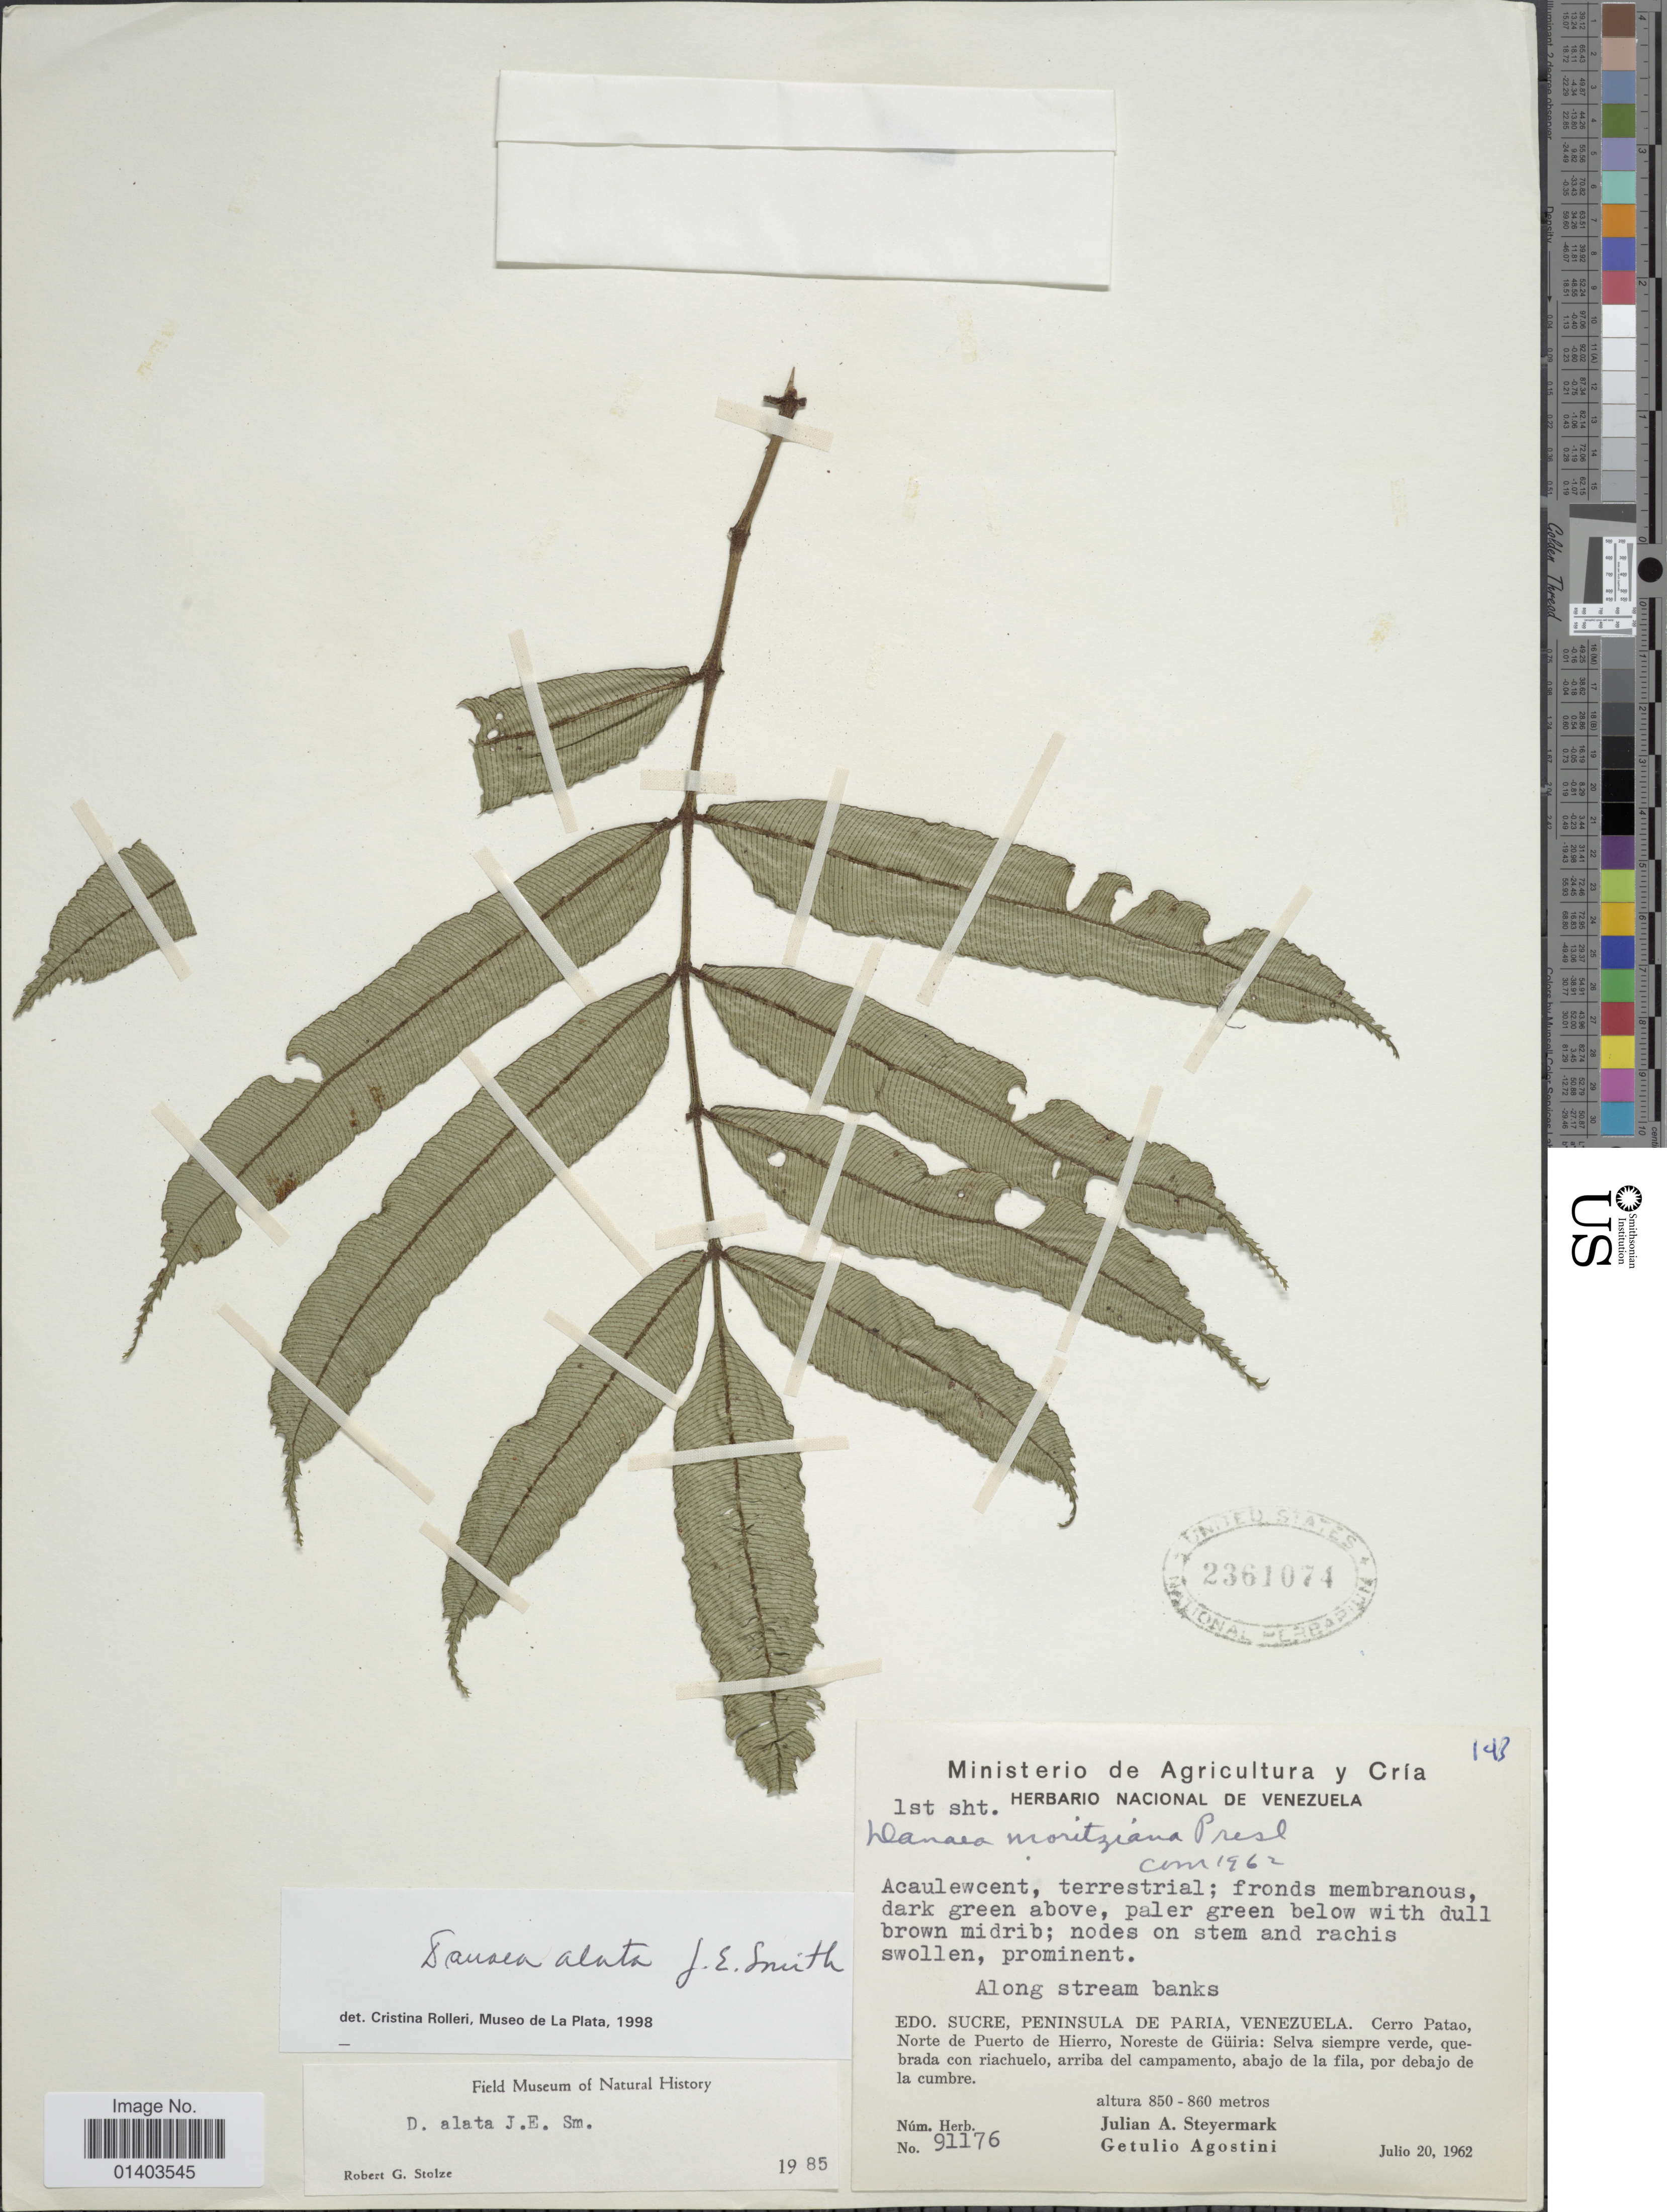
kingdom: Plantae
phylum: Tracheophyta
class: Polypodiopsida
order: Marattiales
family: Marattiaceae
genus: Danaea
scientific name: Danaea alata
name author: Sm.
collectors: J. Steyermark & G. Agostini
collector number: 91176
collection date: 1962-07-20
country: Venezuela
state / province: Sucre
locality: Along stream banks, Edo Sucre, Peninsula de Paria. Cerro Patao, Norte de Puerto de Hierro, Noreste de Güria: Selva siempre verde, quebrada con riachuelo, arriba del campamento, abajo de la fila, por debajo de la cumbre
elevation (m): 850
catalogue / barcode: US 2361074